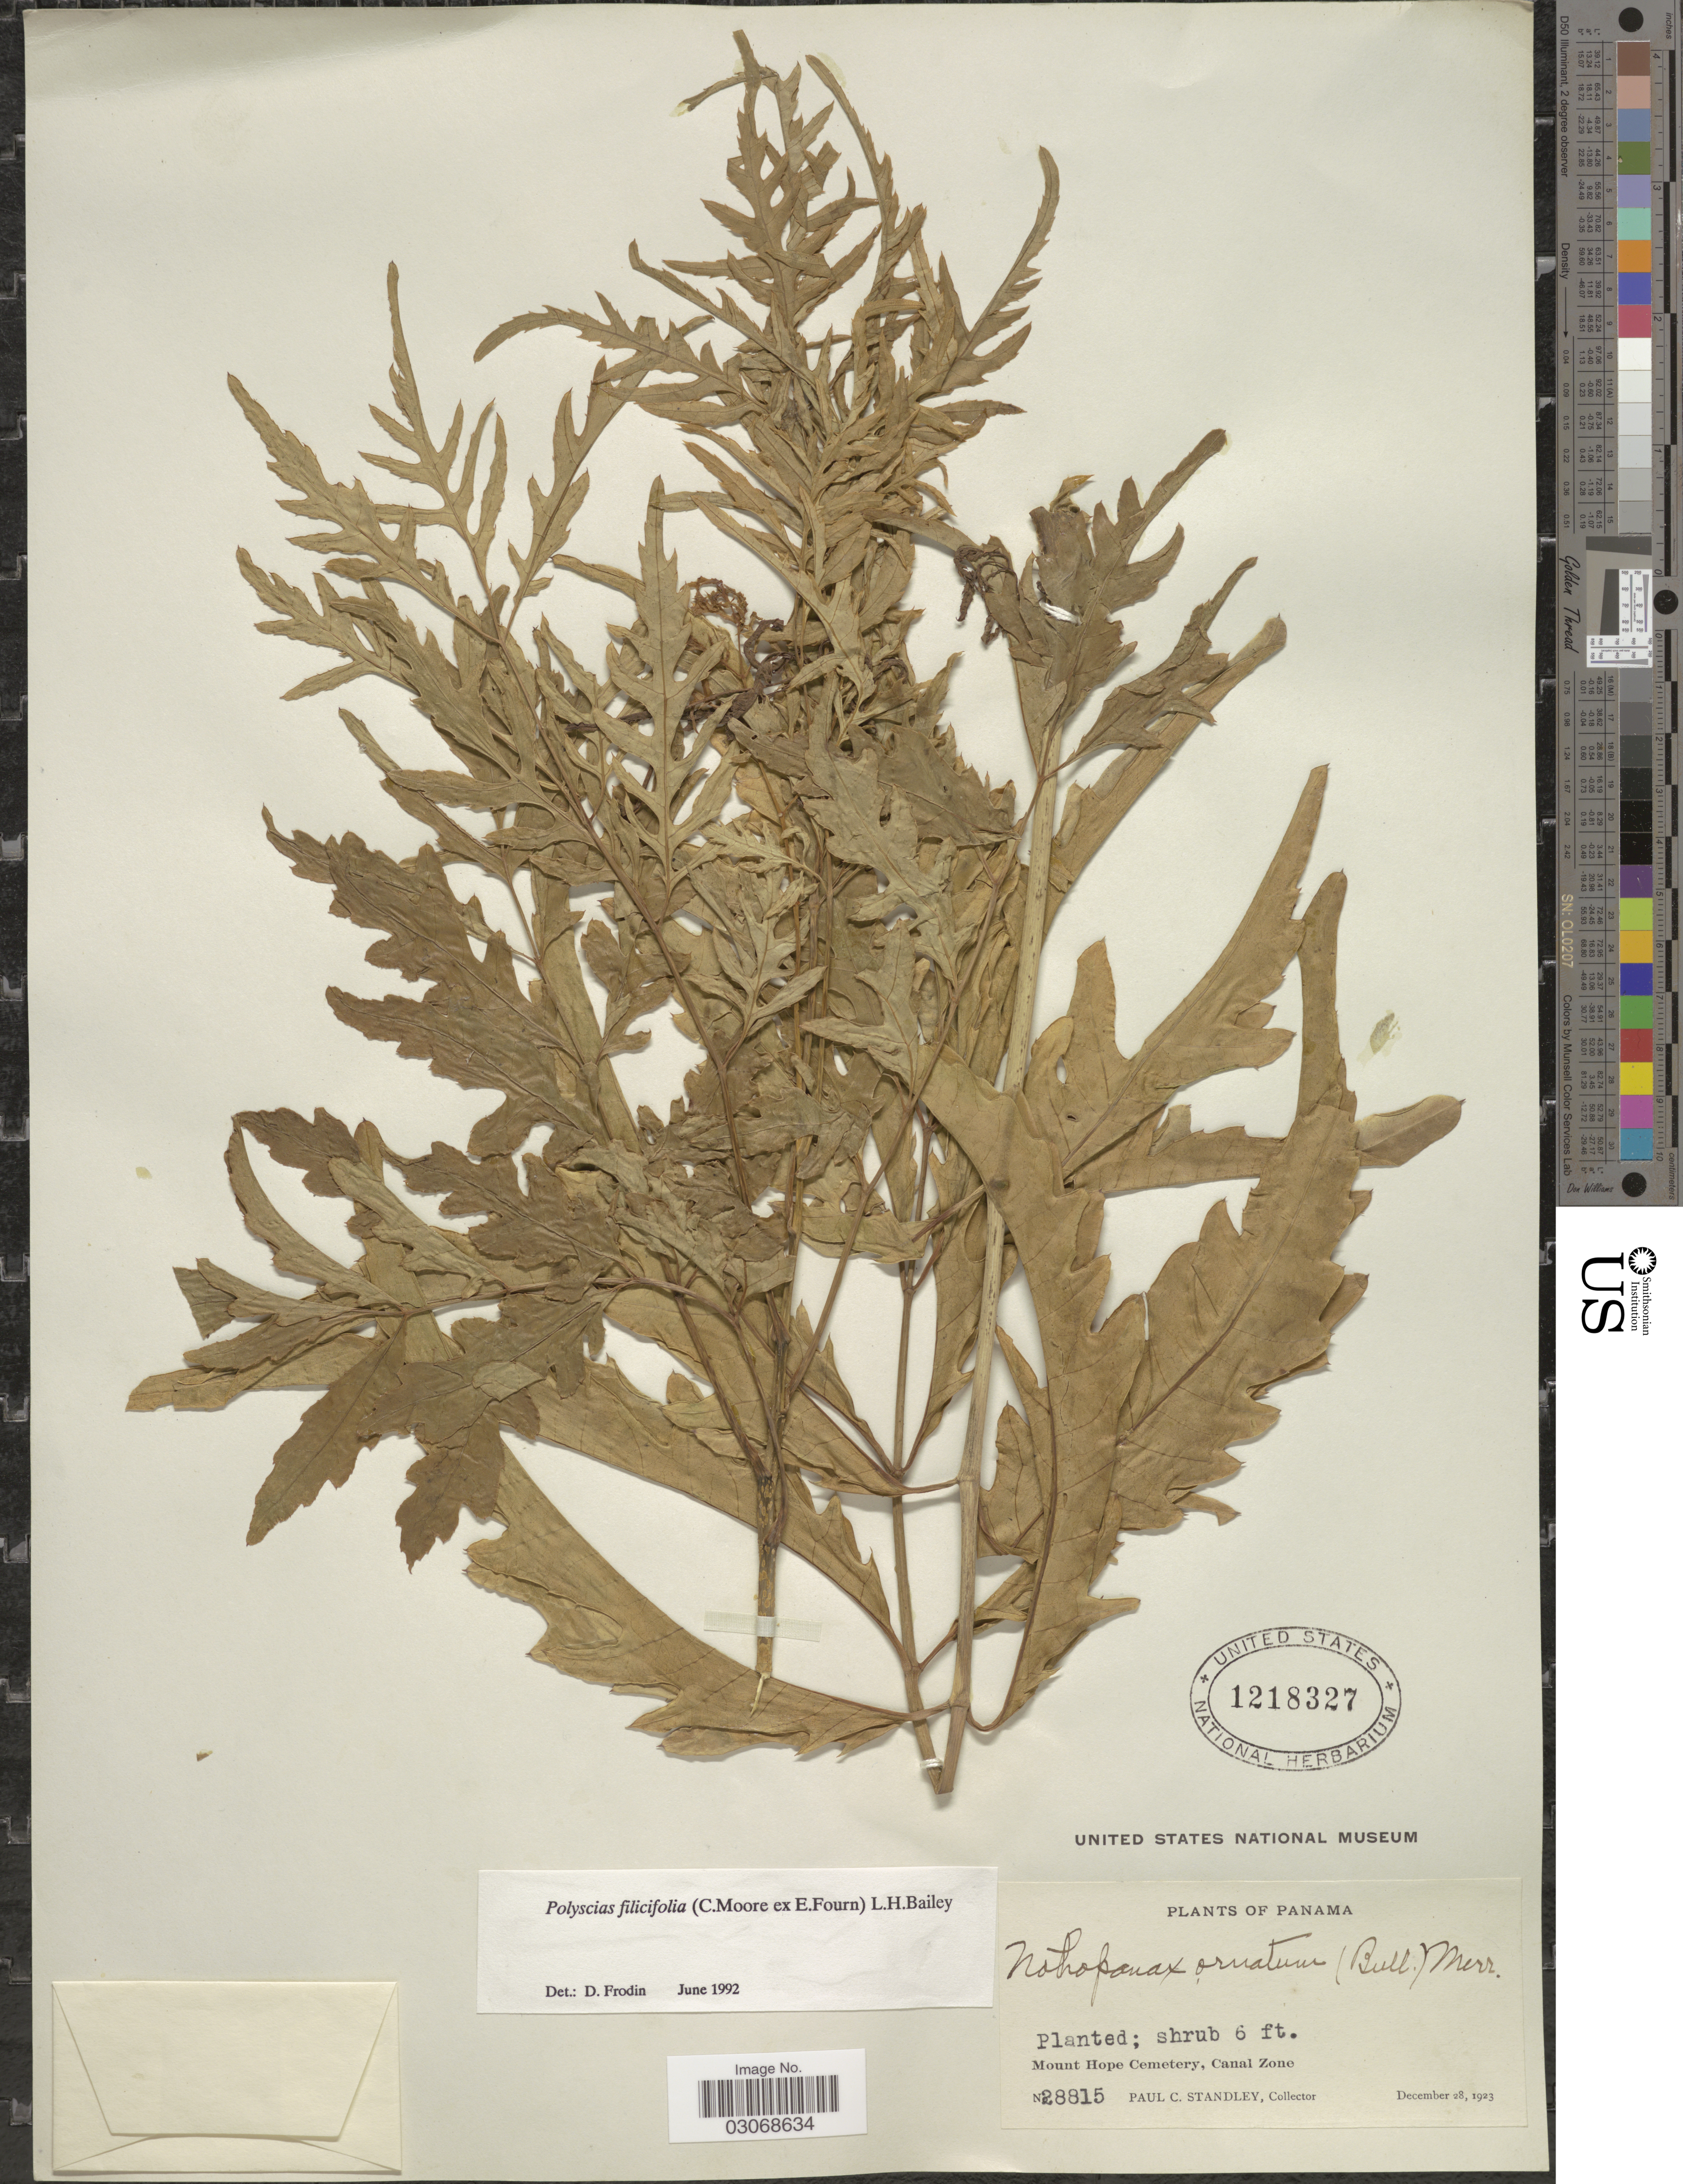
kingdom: Plantae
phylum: Tracheophyta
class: Magnoliopsida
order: Apiales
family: Araliaceae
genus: Polyscias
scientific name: Polyscias filicifolia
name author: (C. Moore ex E. Fourn.) L.H. Bailey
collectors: P. C. Standley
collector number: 28815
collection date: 1923-12-28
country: Panama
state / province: Colón / Panamá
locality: Mount Hope Cemetery, Canal Zone.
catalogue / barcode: US 1218327